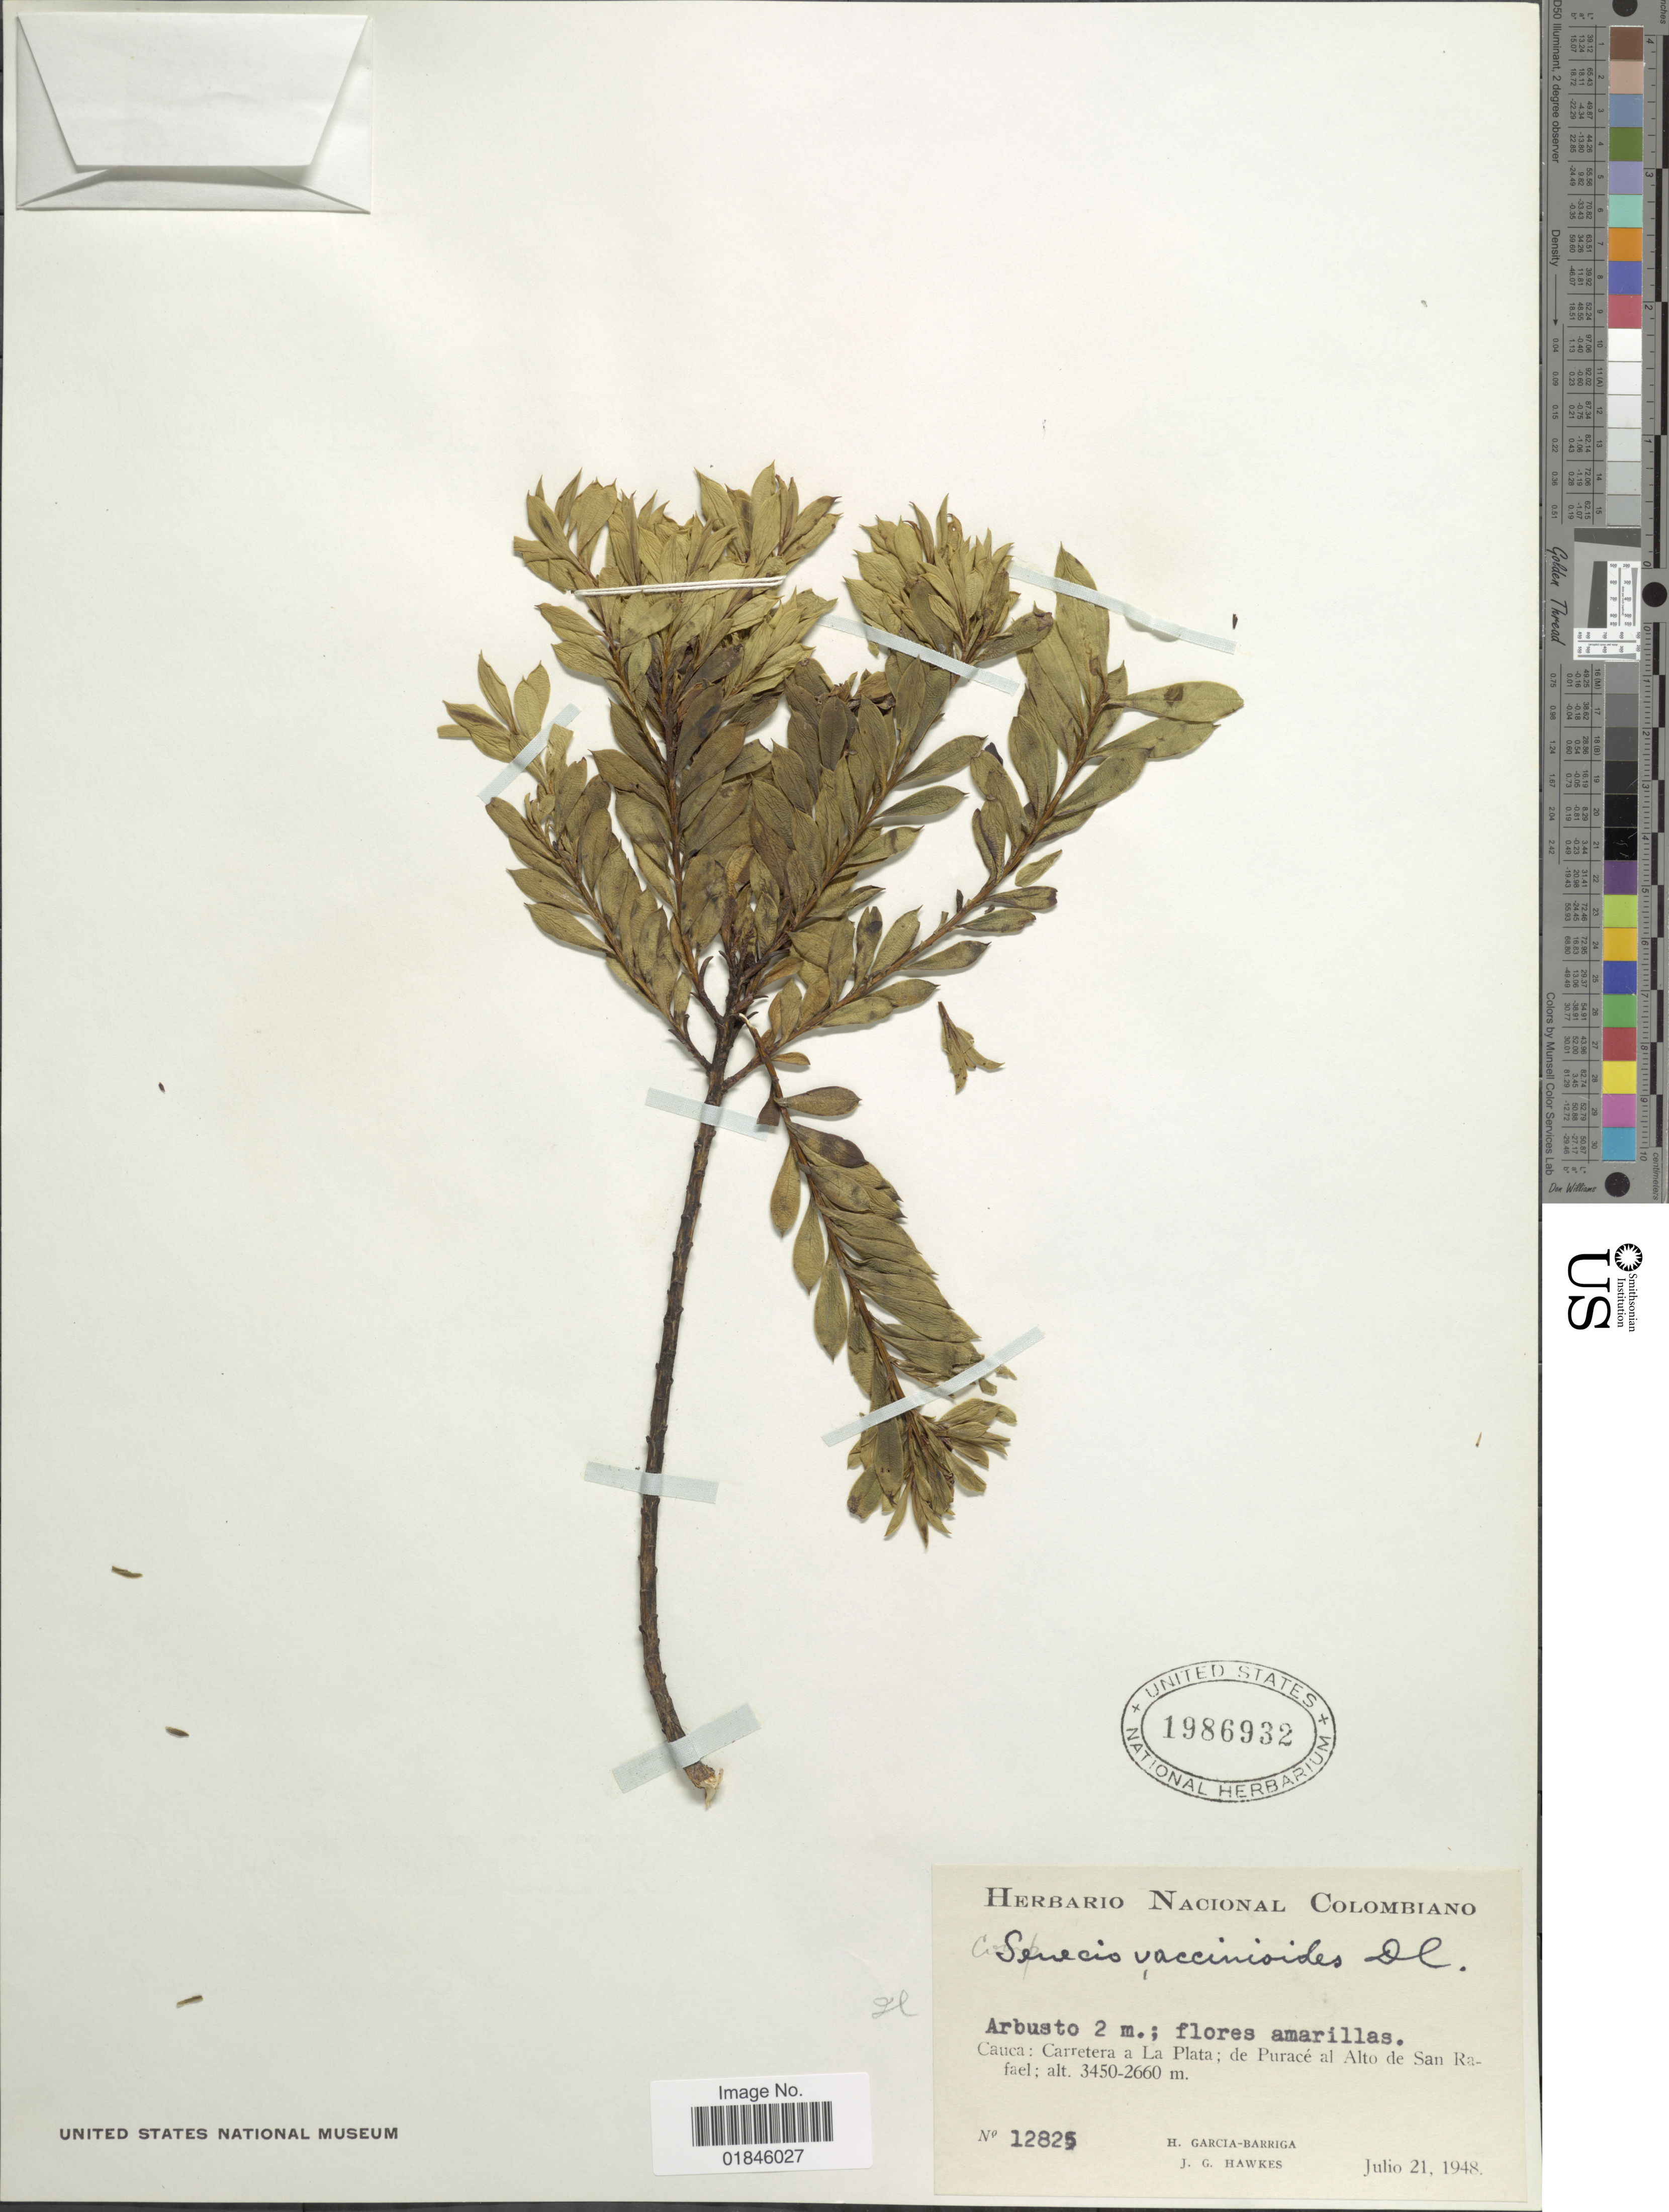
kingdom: Plantae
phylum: Tracheophyta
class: Magnoliopsida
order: Asterales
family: Asteraceae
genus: Pentacalia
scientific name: Pentacalia vaccinioides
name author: (Kunth) Cuatrec.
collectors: H. García Barriga & J. Hawkes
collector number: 12825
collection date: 1948-07-21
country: Colombia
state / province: Cauca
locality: Cauca: Carretera a La Plata; de Puracé al Alto de San Rafael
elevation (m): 2660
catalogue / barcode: US 1986932